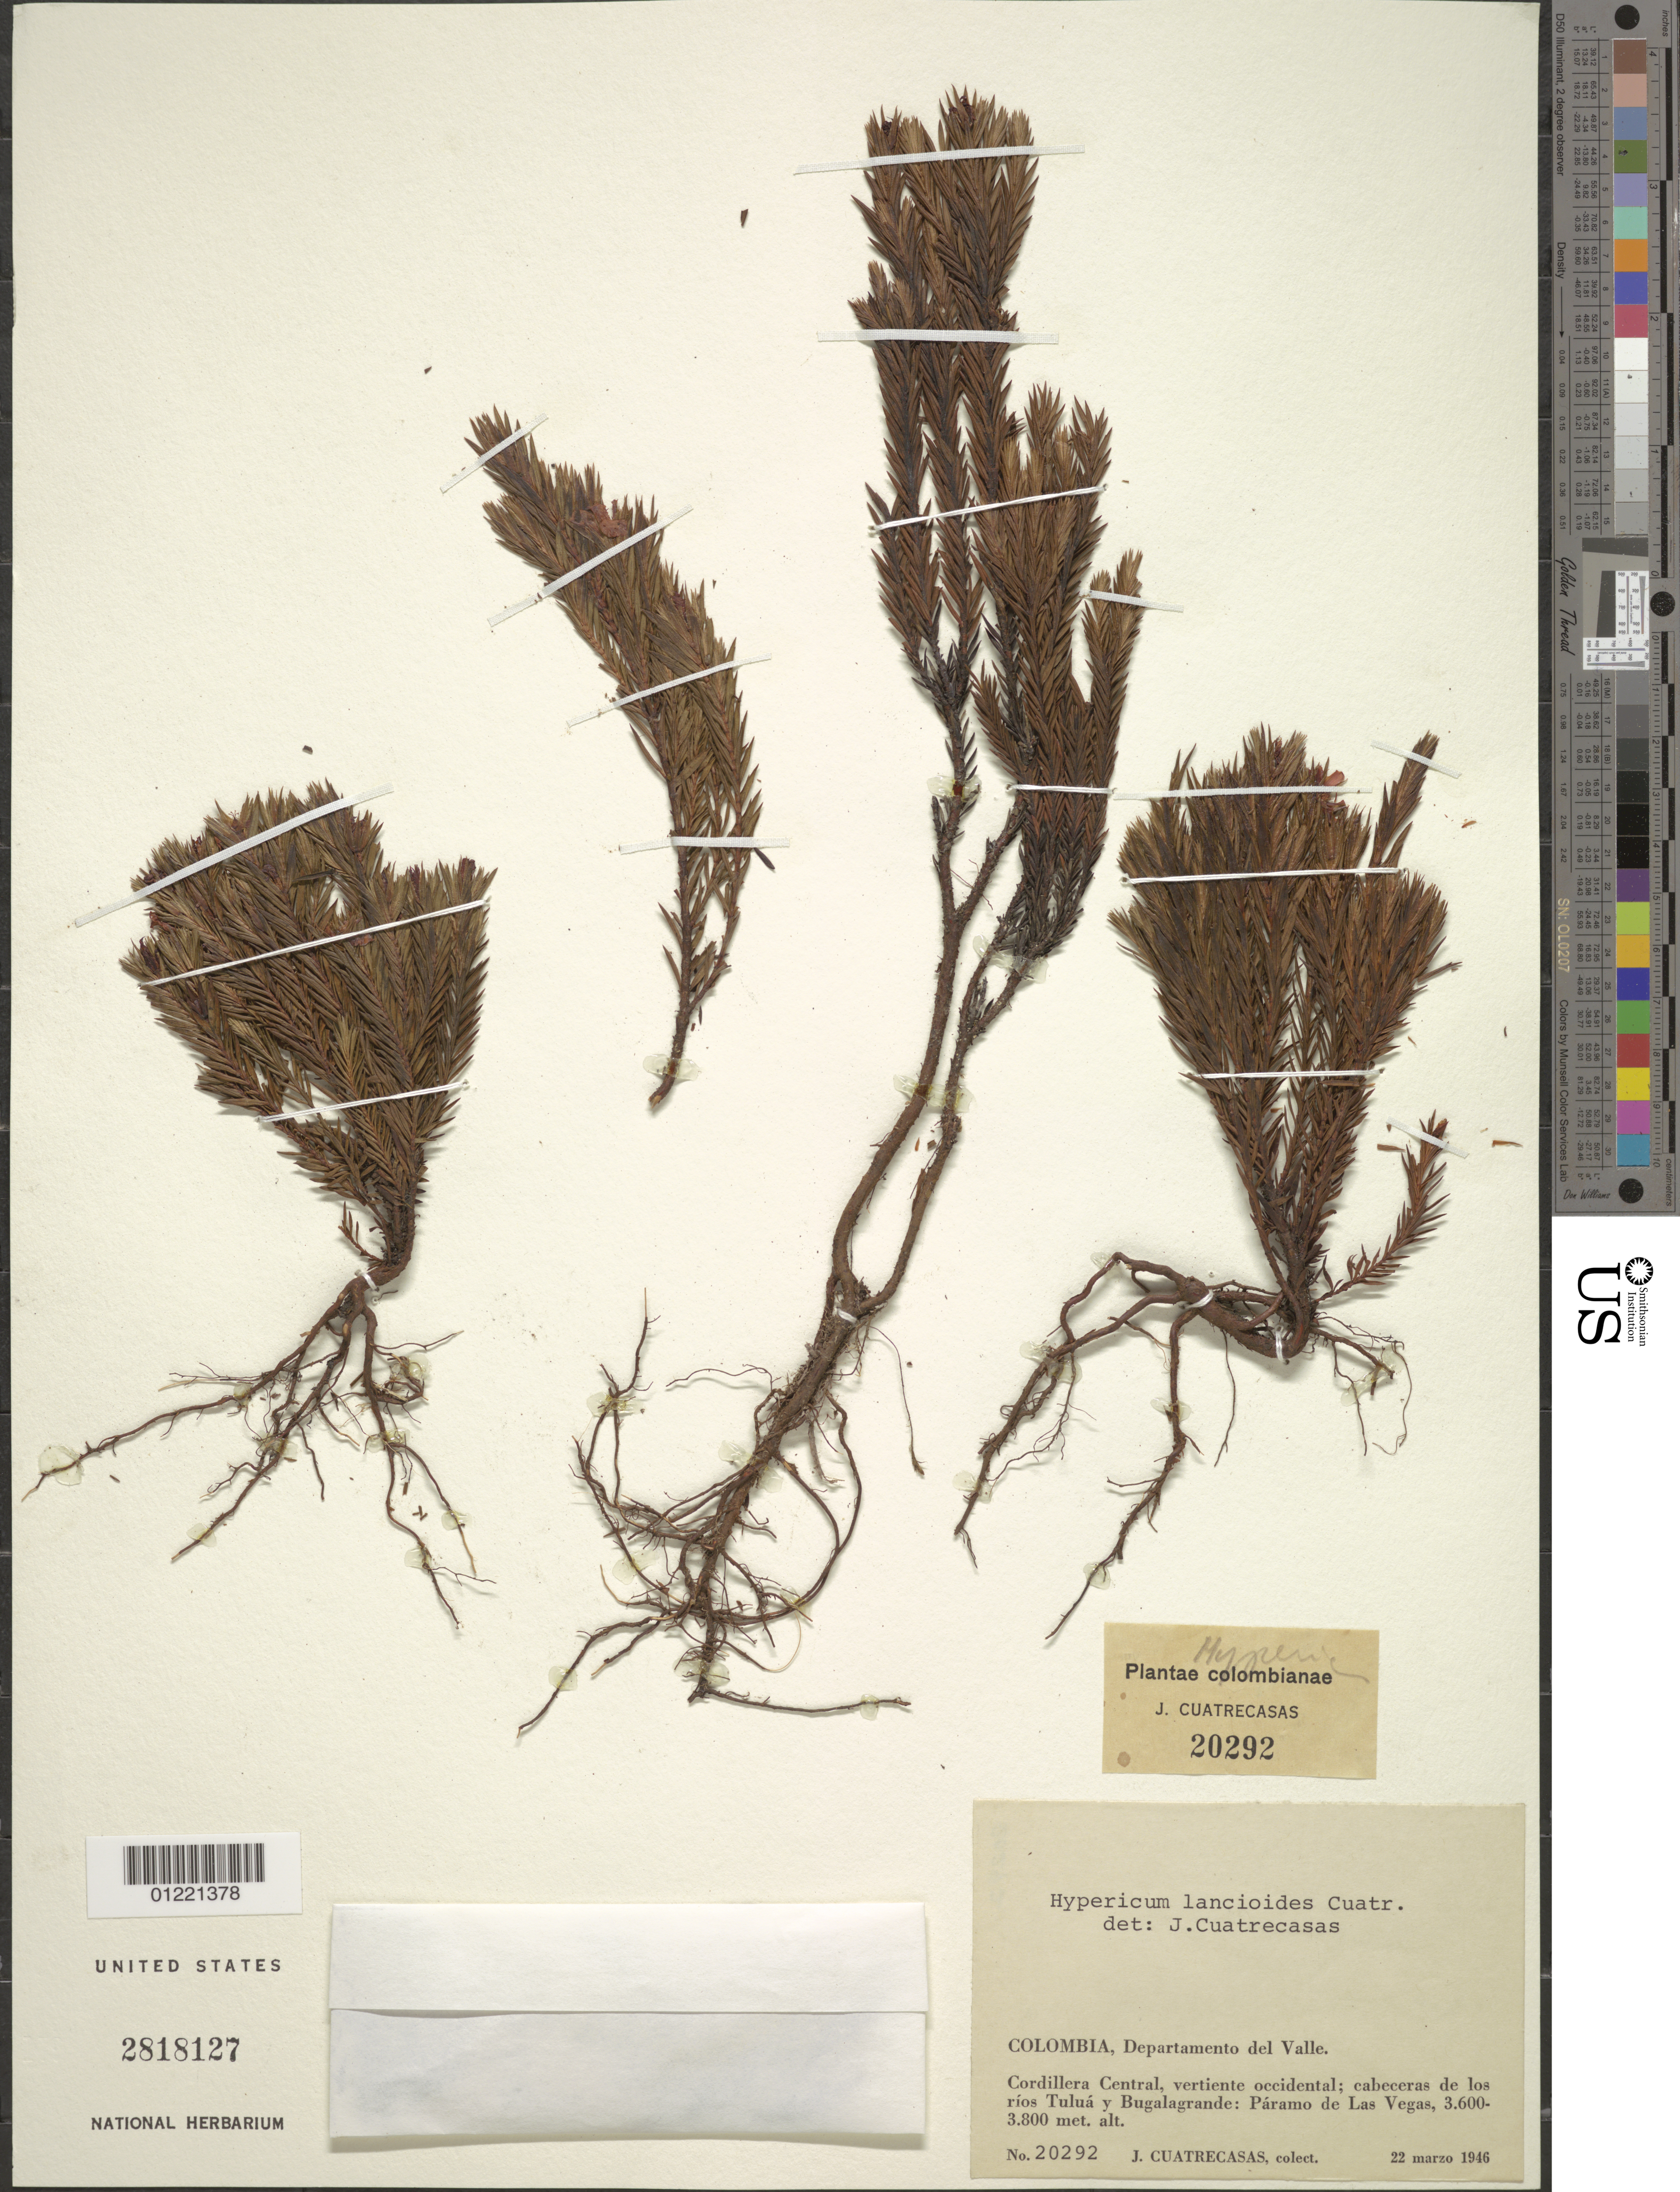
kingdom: Plantae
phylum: Tracheophyta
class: Magnoliopsida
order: Malpighiales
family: Hypericaceae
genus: Hypericum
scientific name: Hypericum lancioides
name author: Cuatrec.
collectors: J. Cuatrecasas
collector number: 20292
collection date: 1946-03-22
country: Colombia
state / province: Valle del Cauca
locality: Cordillera Central, vertiente occidental, cabeceras de los ríos Tuluá y Bugalagrande. Páramo de Las Vegas.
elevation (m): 3600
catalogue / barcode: US 2818127